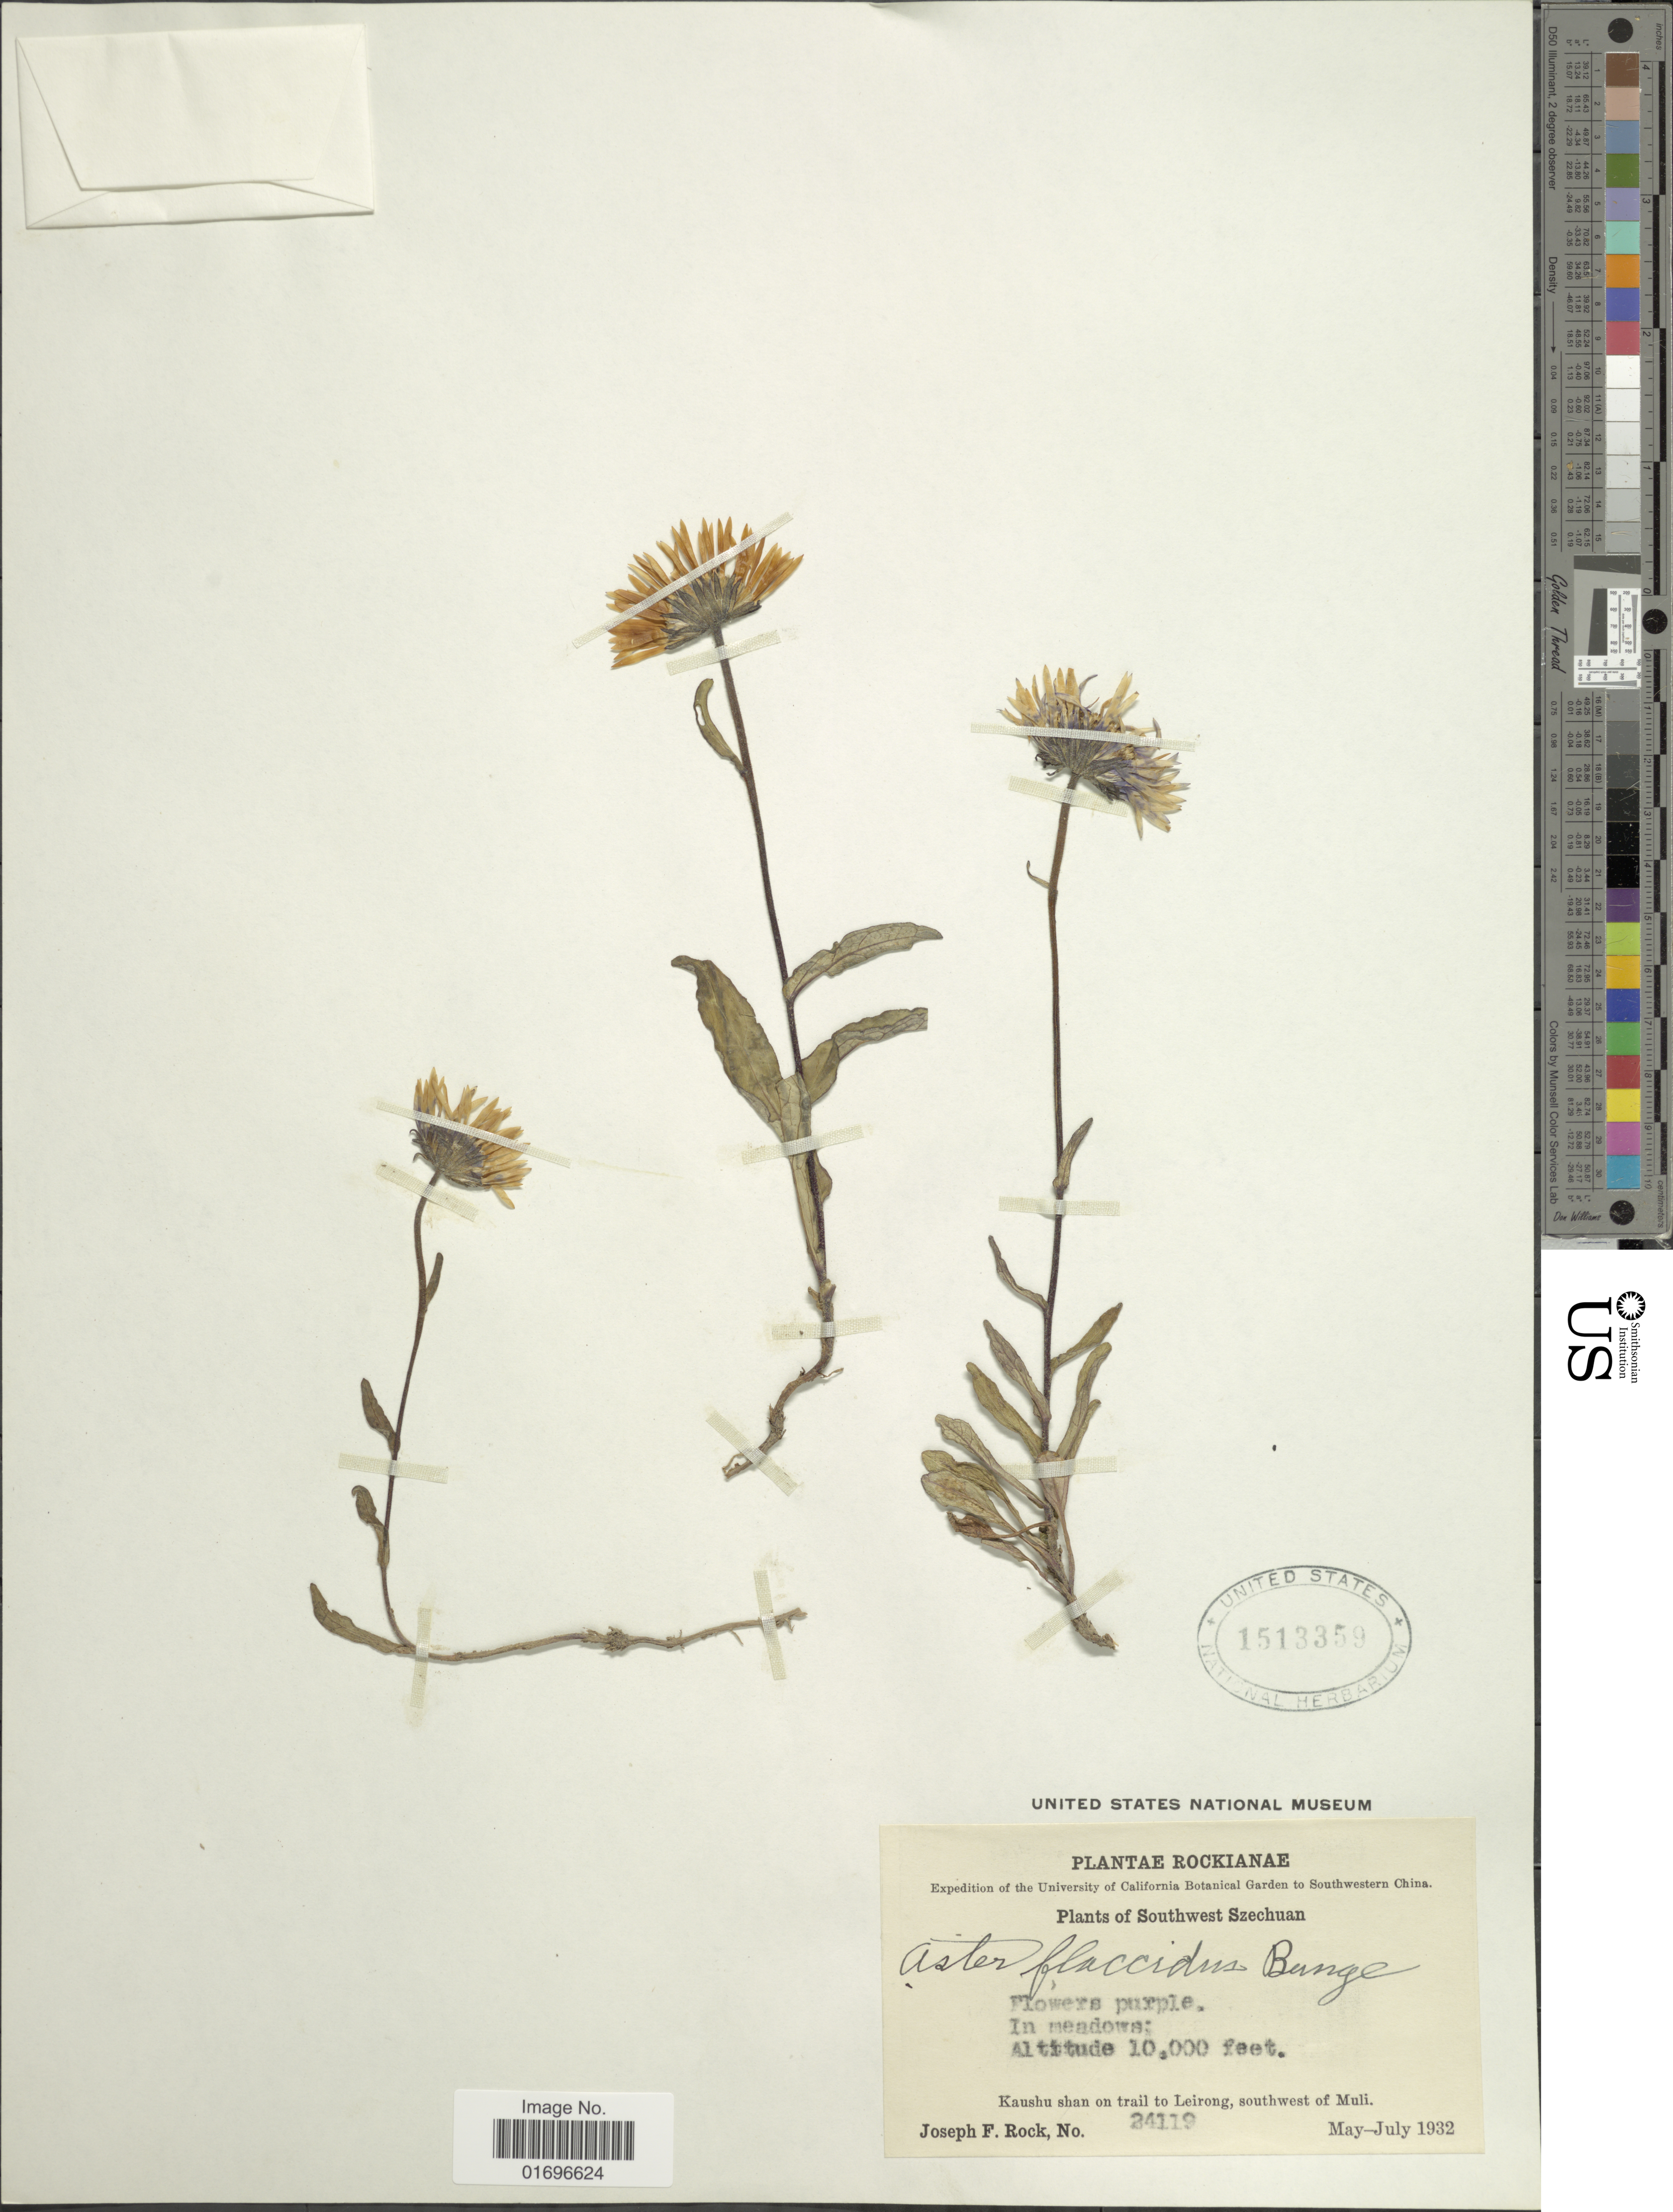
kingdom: Plantae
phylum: Tracheophyta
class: Magnoliopsida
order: Asterales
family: Asteraceae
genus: Aster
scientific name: Aster flaccidus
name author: Bunge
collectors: J. F. Rock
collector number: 24119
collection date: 1932-05/1932-07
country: China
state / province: Sichuan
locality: Rockianae. Southwestern China. Southwest Szechuan. Kaushu shan on trail to Leirong, southwest of Muli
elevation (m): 3048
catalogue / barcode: US 1513359